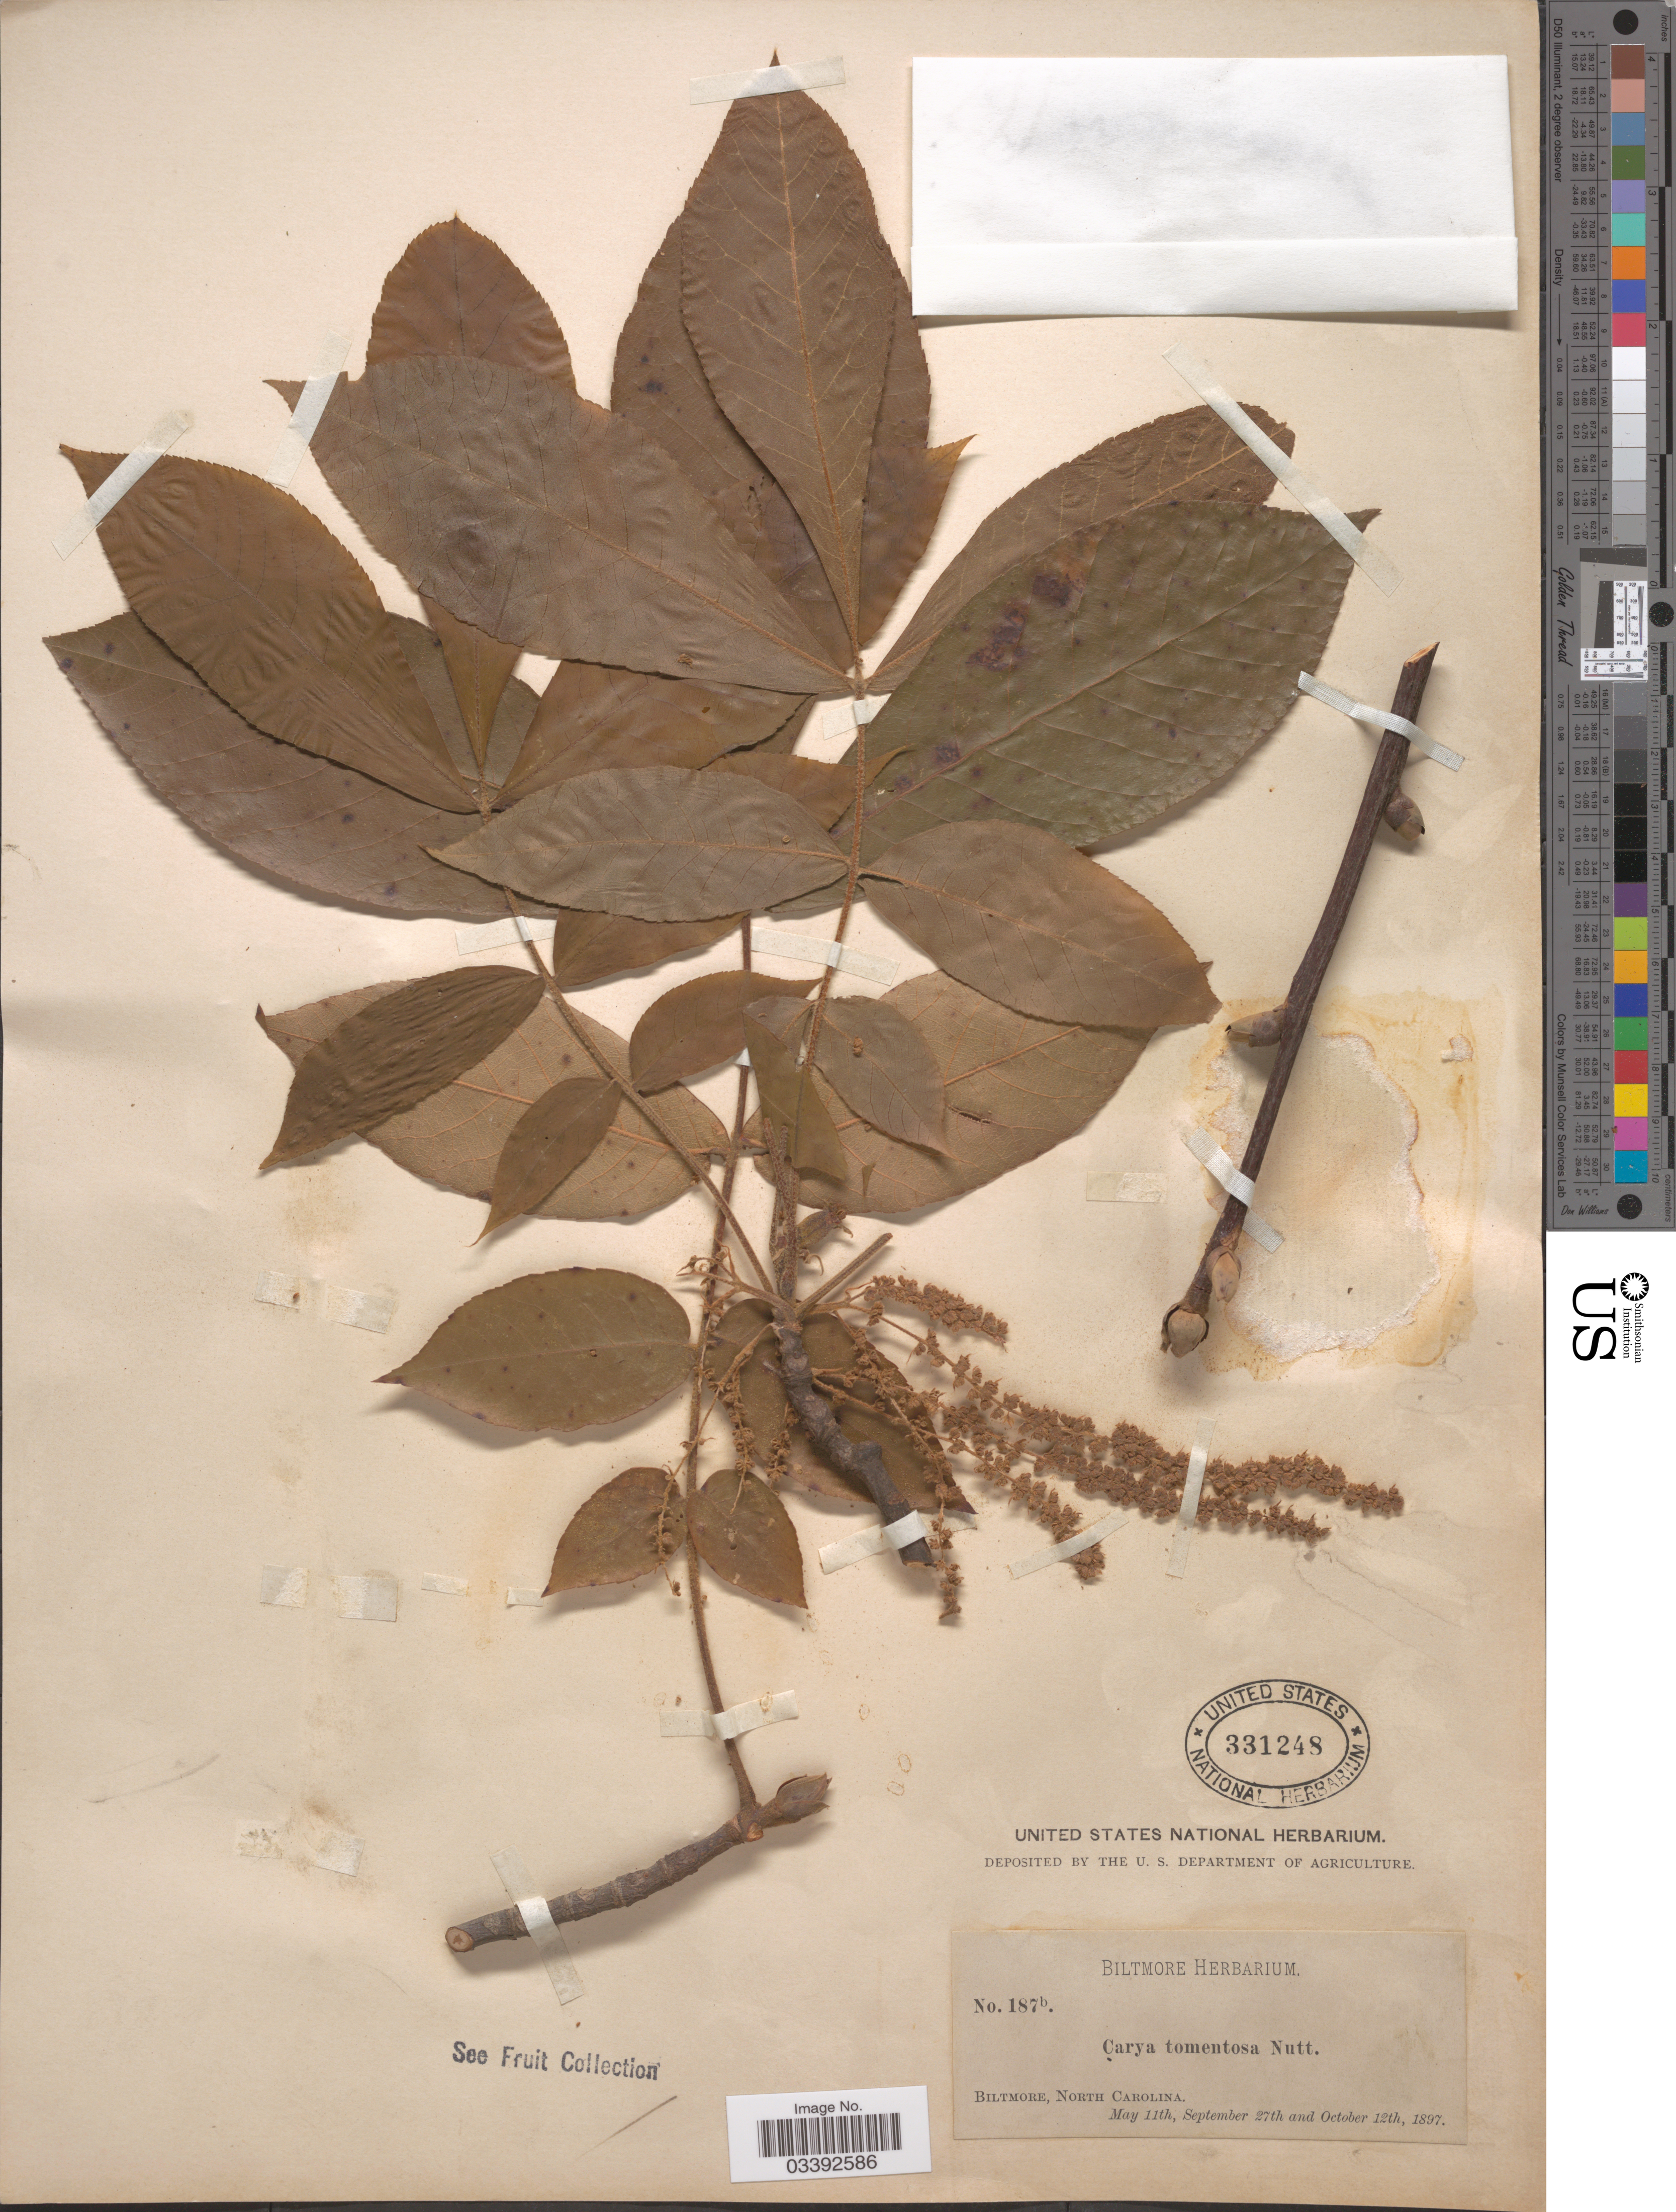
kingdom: Plantae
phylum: Tracheophyta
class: Magnoliopsida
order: Fagales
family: Juglandaceae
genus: Carya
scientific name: Carya tomentosa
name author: (Lam.) Nutt.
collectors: ex herb. Biltmore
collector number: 187b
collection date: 1897-05-11/1897-10-12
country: United States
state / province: North Carolina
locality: Biltmore.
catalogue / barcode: US 331248